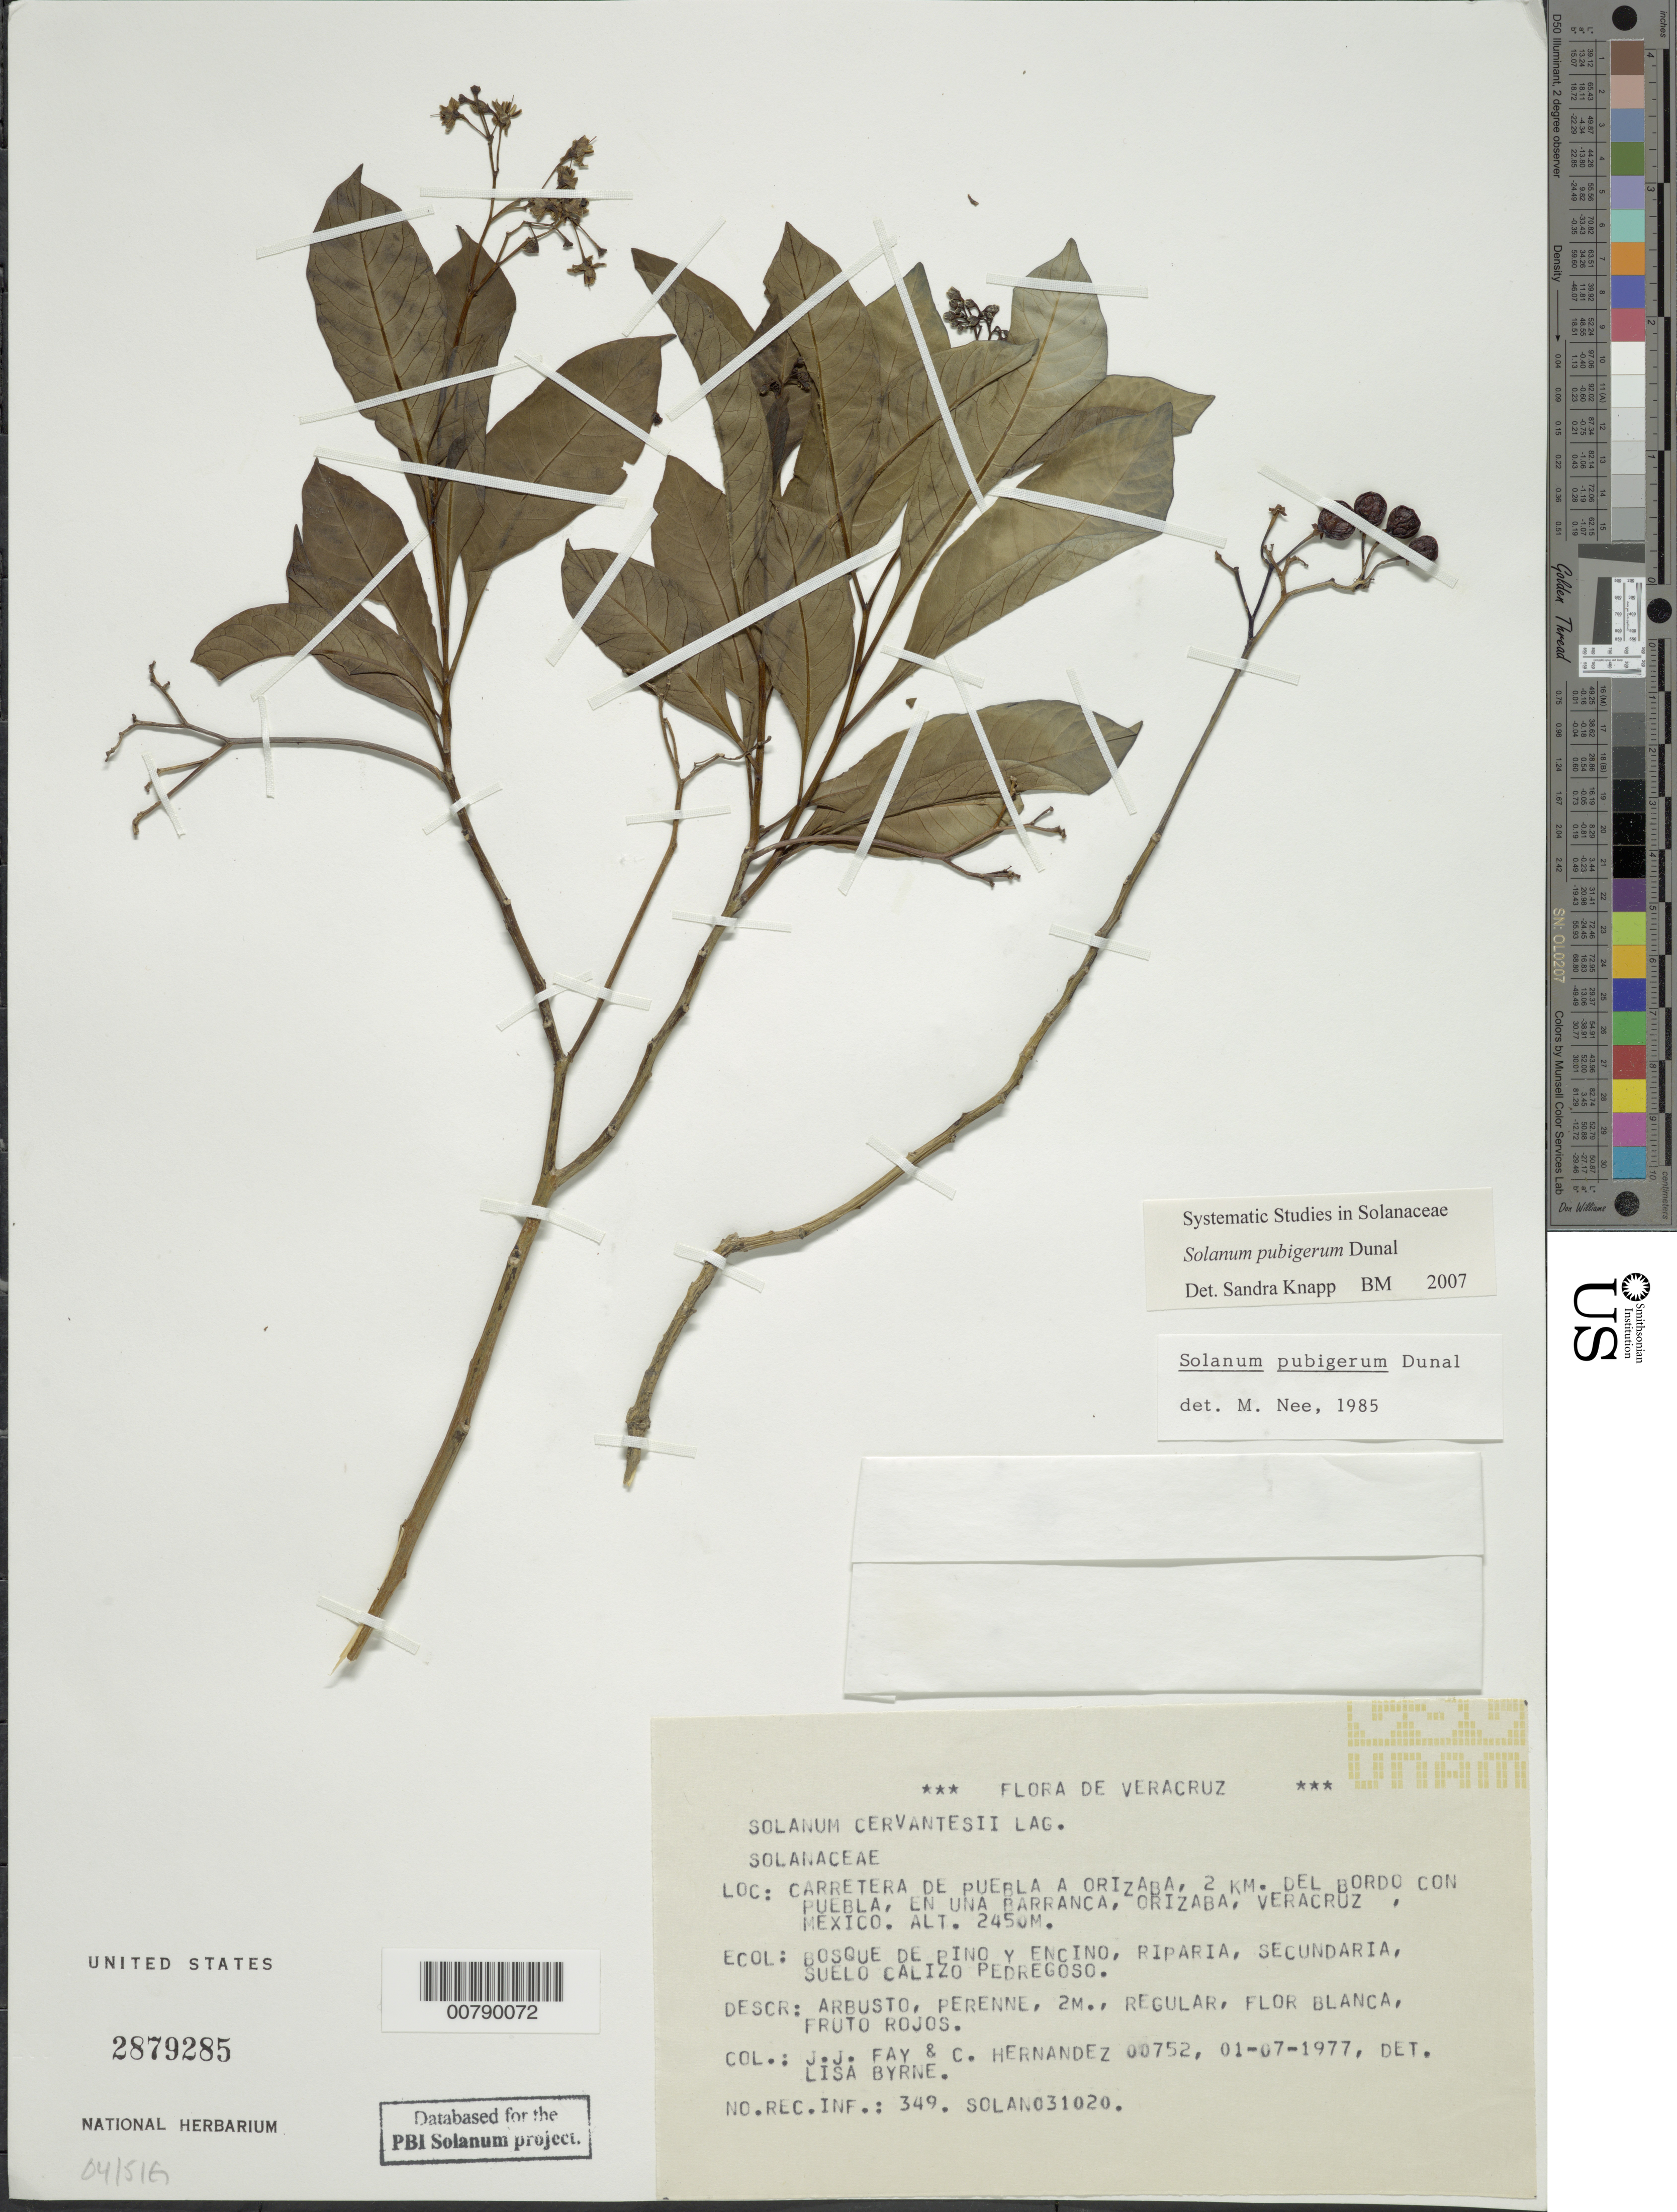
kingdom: Plantae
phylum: Tracheophyta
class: Magnoliopsida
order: Solanales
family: Solanaceae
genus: Solanum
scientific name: Solanum pubigerum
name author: Dunal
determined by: Knapp, S. D.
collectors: J. J. Fay & C. Hernandez-A.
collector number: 00752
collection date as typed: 1 Jul 1977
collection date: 1977-07-01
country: Mexico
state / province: Veracruz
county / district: Orizaba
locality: carretera de puebla a Orizaba, 2 km del bordo con Puebla, en una barranca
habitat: bosque de pino y encino, riparia, secundaria, suelo calizo pedregoso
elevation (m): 2450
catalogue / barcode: US 2879285